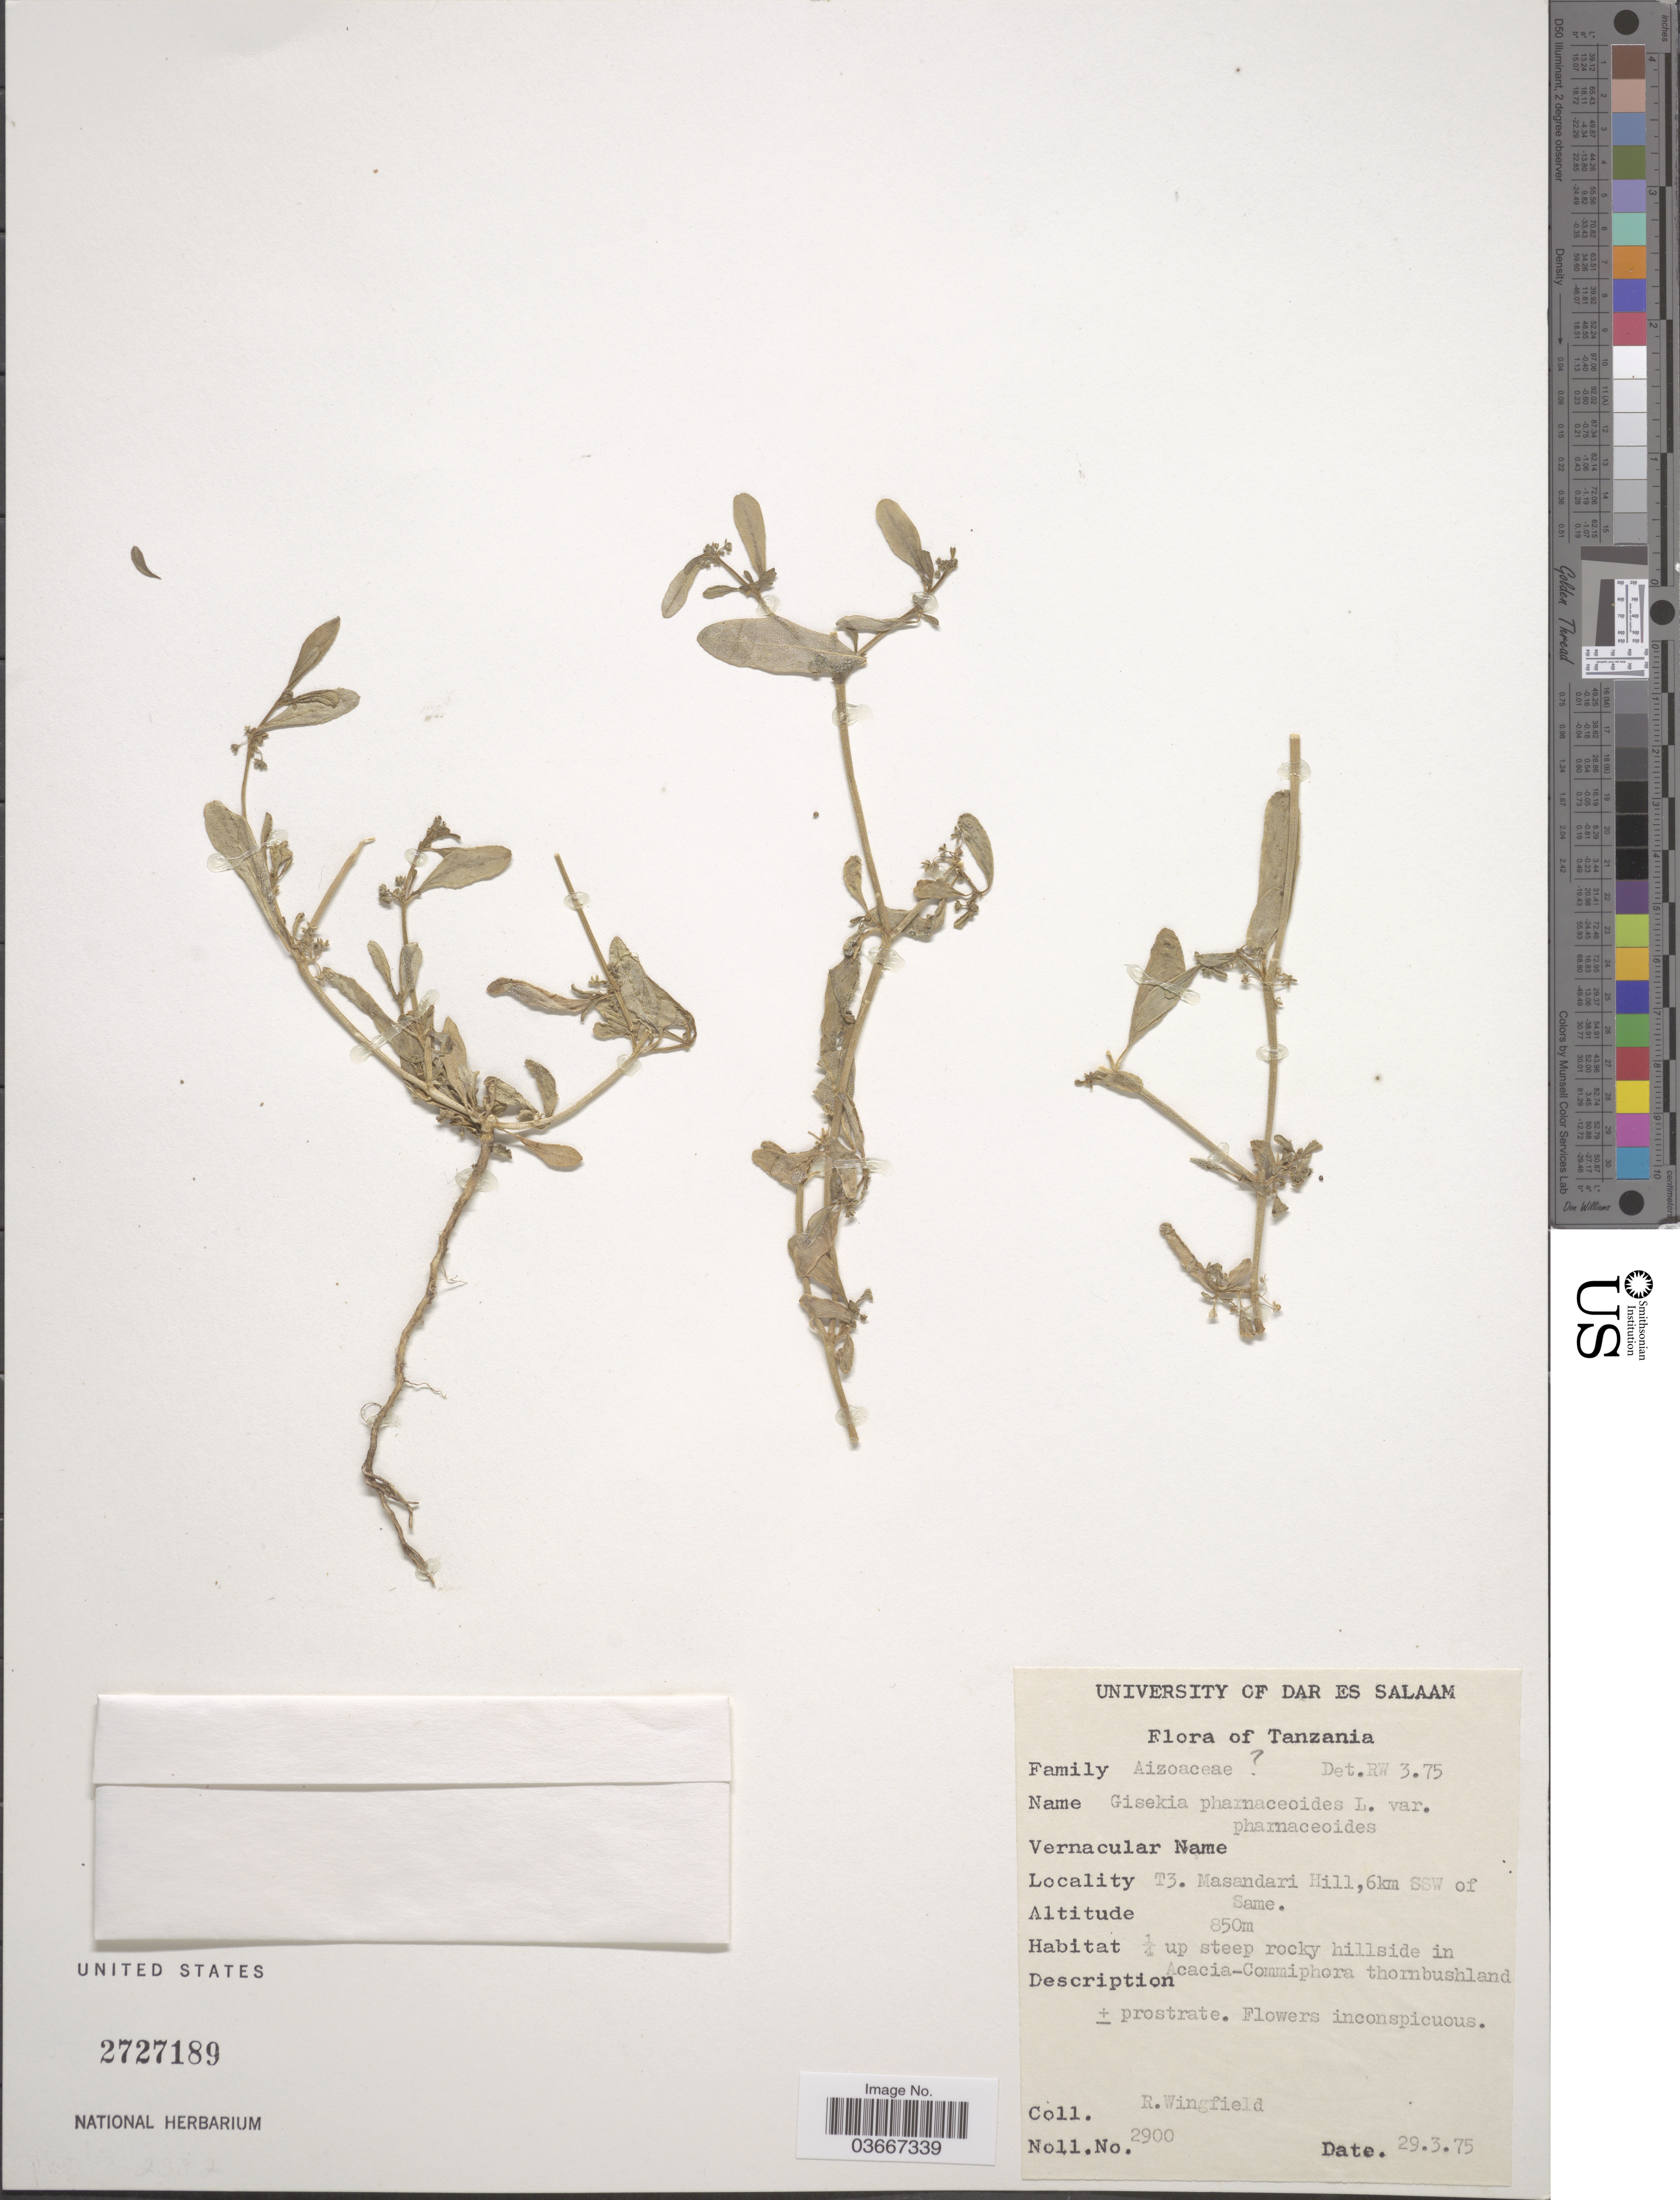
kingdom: Plantae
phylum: Tracheophyta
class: Magnoliopsida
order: Caryophyllales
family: Gisekiaceae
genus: Gisekia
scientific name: Gisekia pharnaceoides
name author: L.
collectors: R. Wingfield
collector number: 2900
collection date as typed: Transcribed d/m/y: 29/3/75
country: Tanzania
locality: T3. Masandari Hill, 6km SSW of Same.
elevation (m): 850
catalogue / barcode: US 2727189